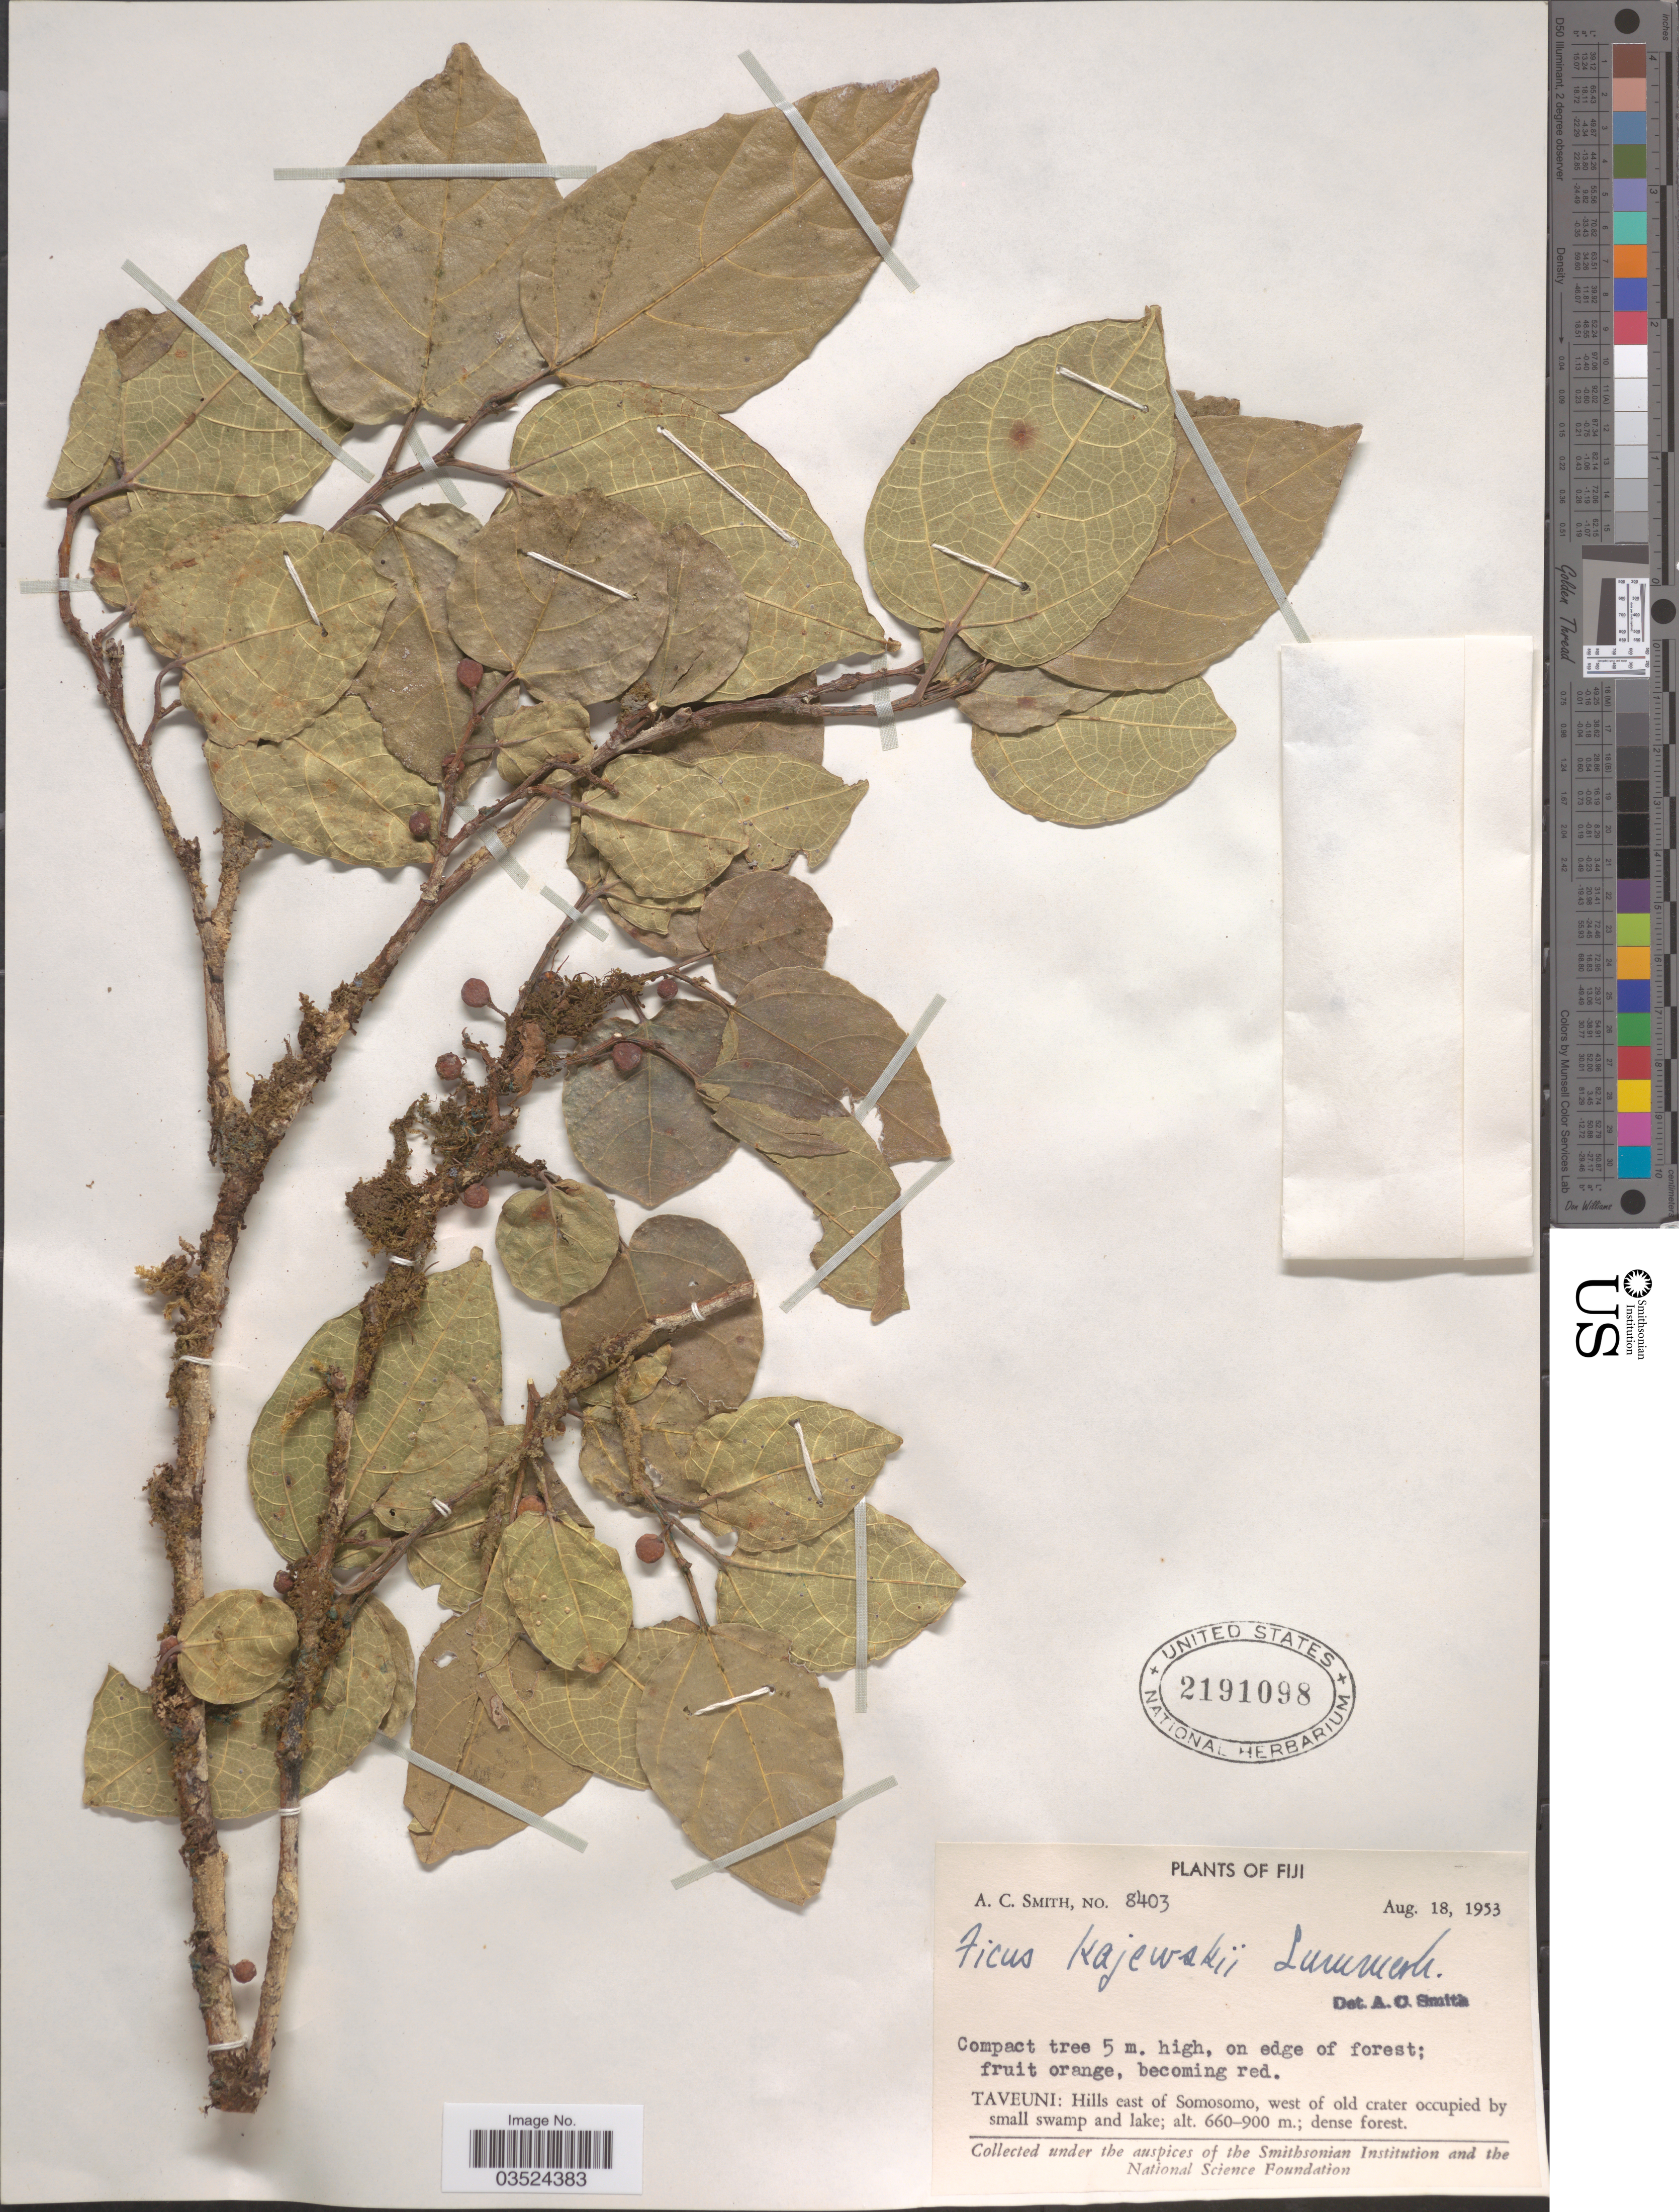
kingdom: Plantae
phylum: Tracheophyta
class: Magnoliopsida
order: Rosales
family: Moraceae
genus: Ficus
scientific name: Ficus storckii var. kajewskii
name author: Seem.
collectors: A. C. Smith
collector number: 8403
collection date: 1953-08-18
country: Fiji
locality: Taveuni: Hills east of Somosomo, west of old crater occupied by small swamp and lake.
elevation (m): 660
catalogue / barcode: US 2191098